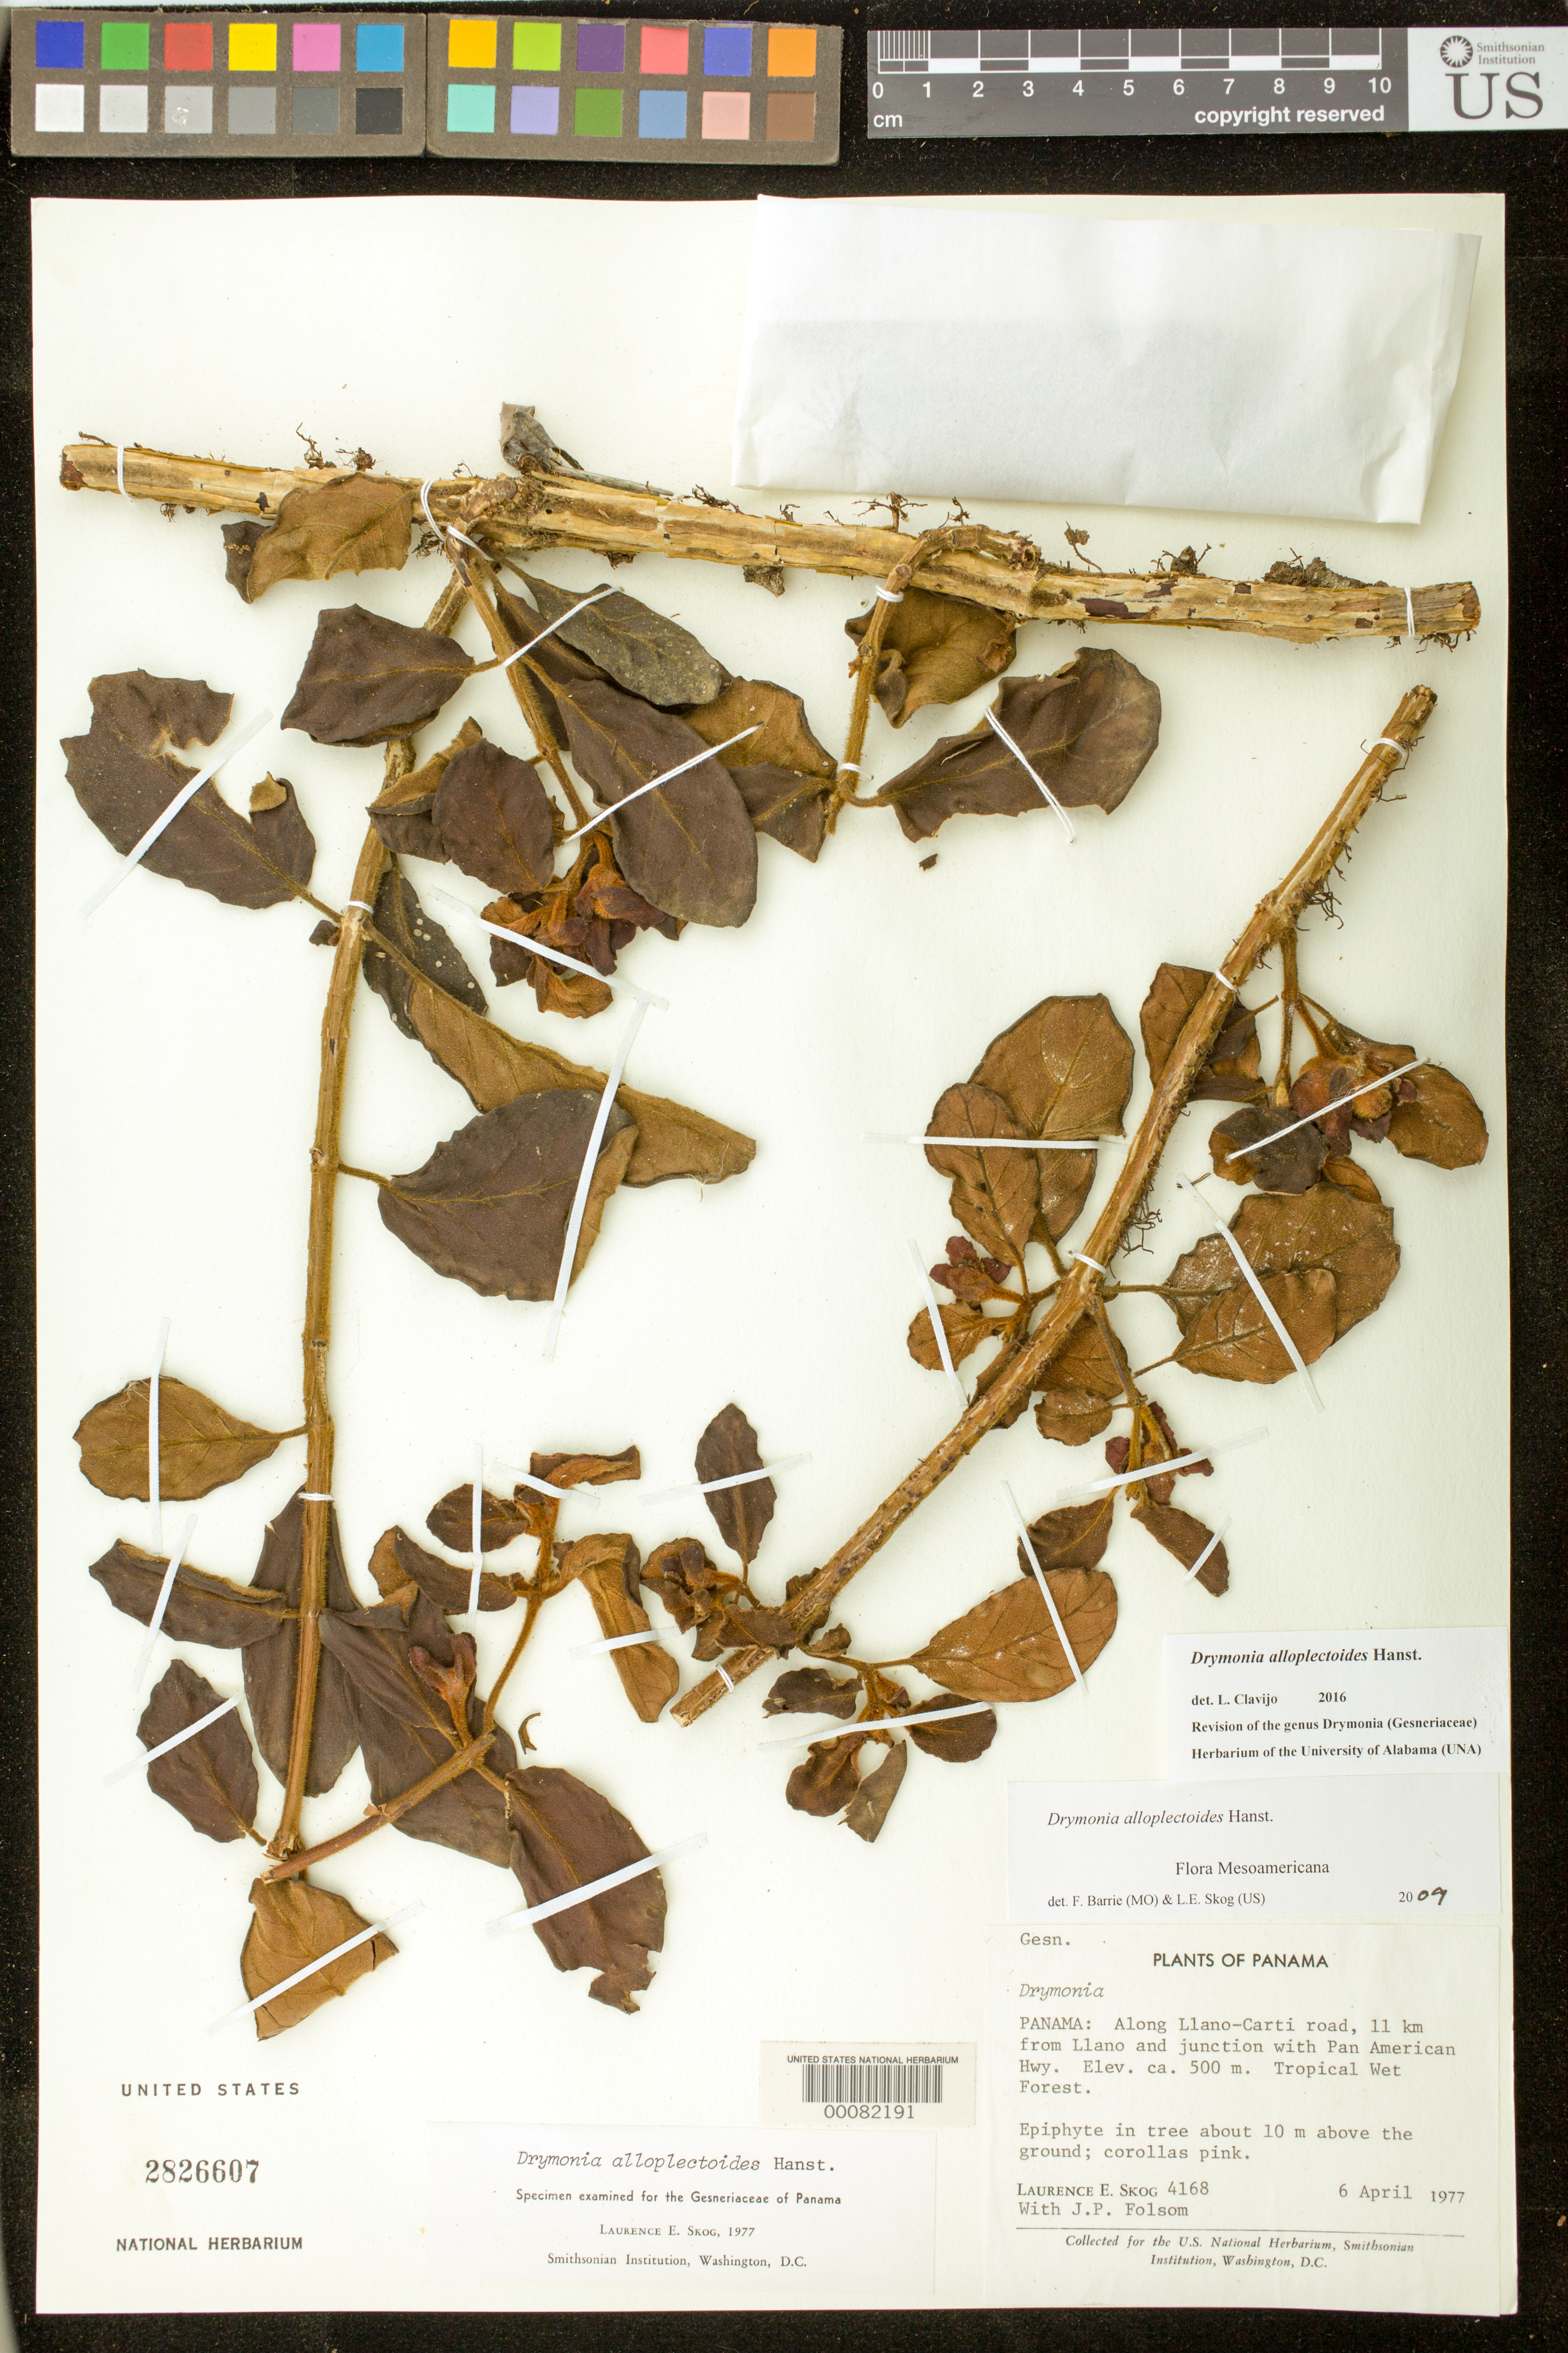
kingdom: Plantae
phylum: Tracheophyta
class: Magnoliopsida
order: Lamiales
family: Gesneriaceae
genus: Drymonia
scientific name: Drymonia alloplectoides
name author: Hanst.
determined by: Skog, Laurence E.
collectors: L. E. Skog & J. P. Folsom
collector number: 4168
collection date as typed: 06 Apr 1977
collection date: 1977-04-06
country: Panama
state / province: Panamá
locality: Along Llano-Carti road, 11 km from Llano and junction with Pan American hwy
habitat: Tropical wet forest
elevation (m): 500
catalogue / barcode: US 2826607